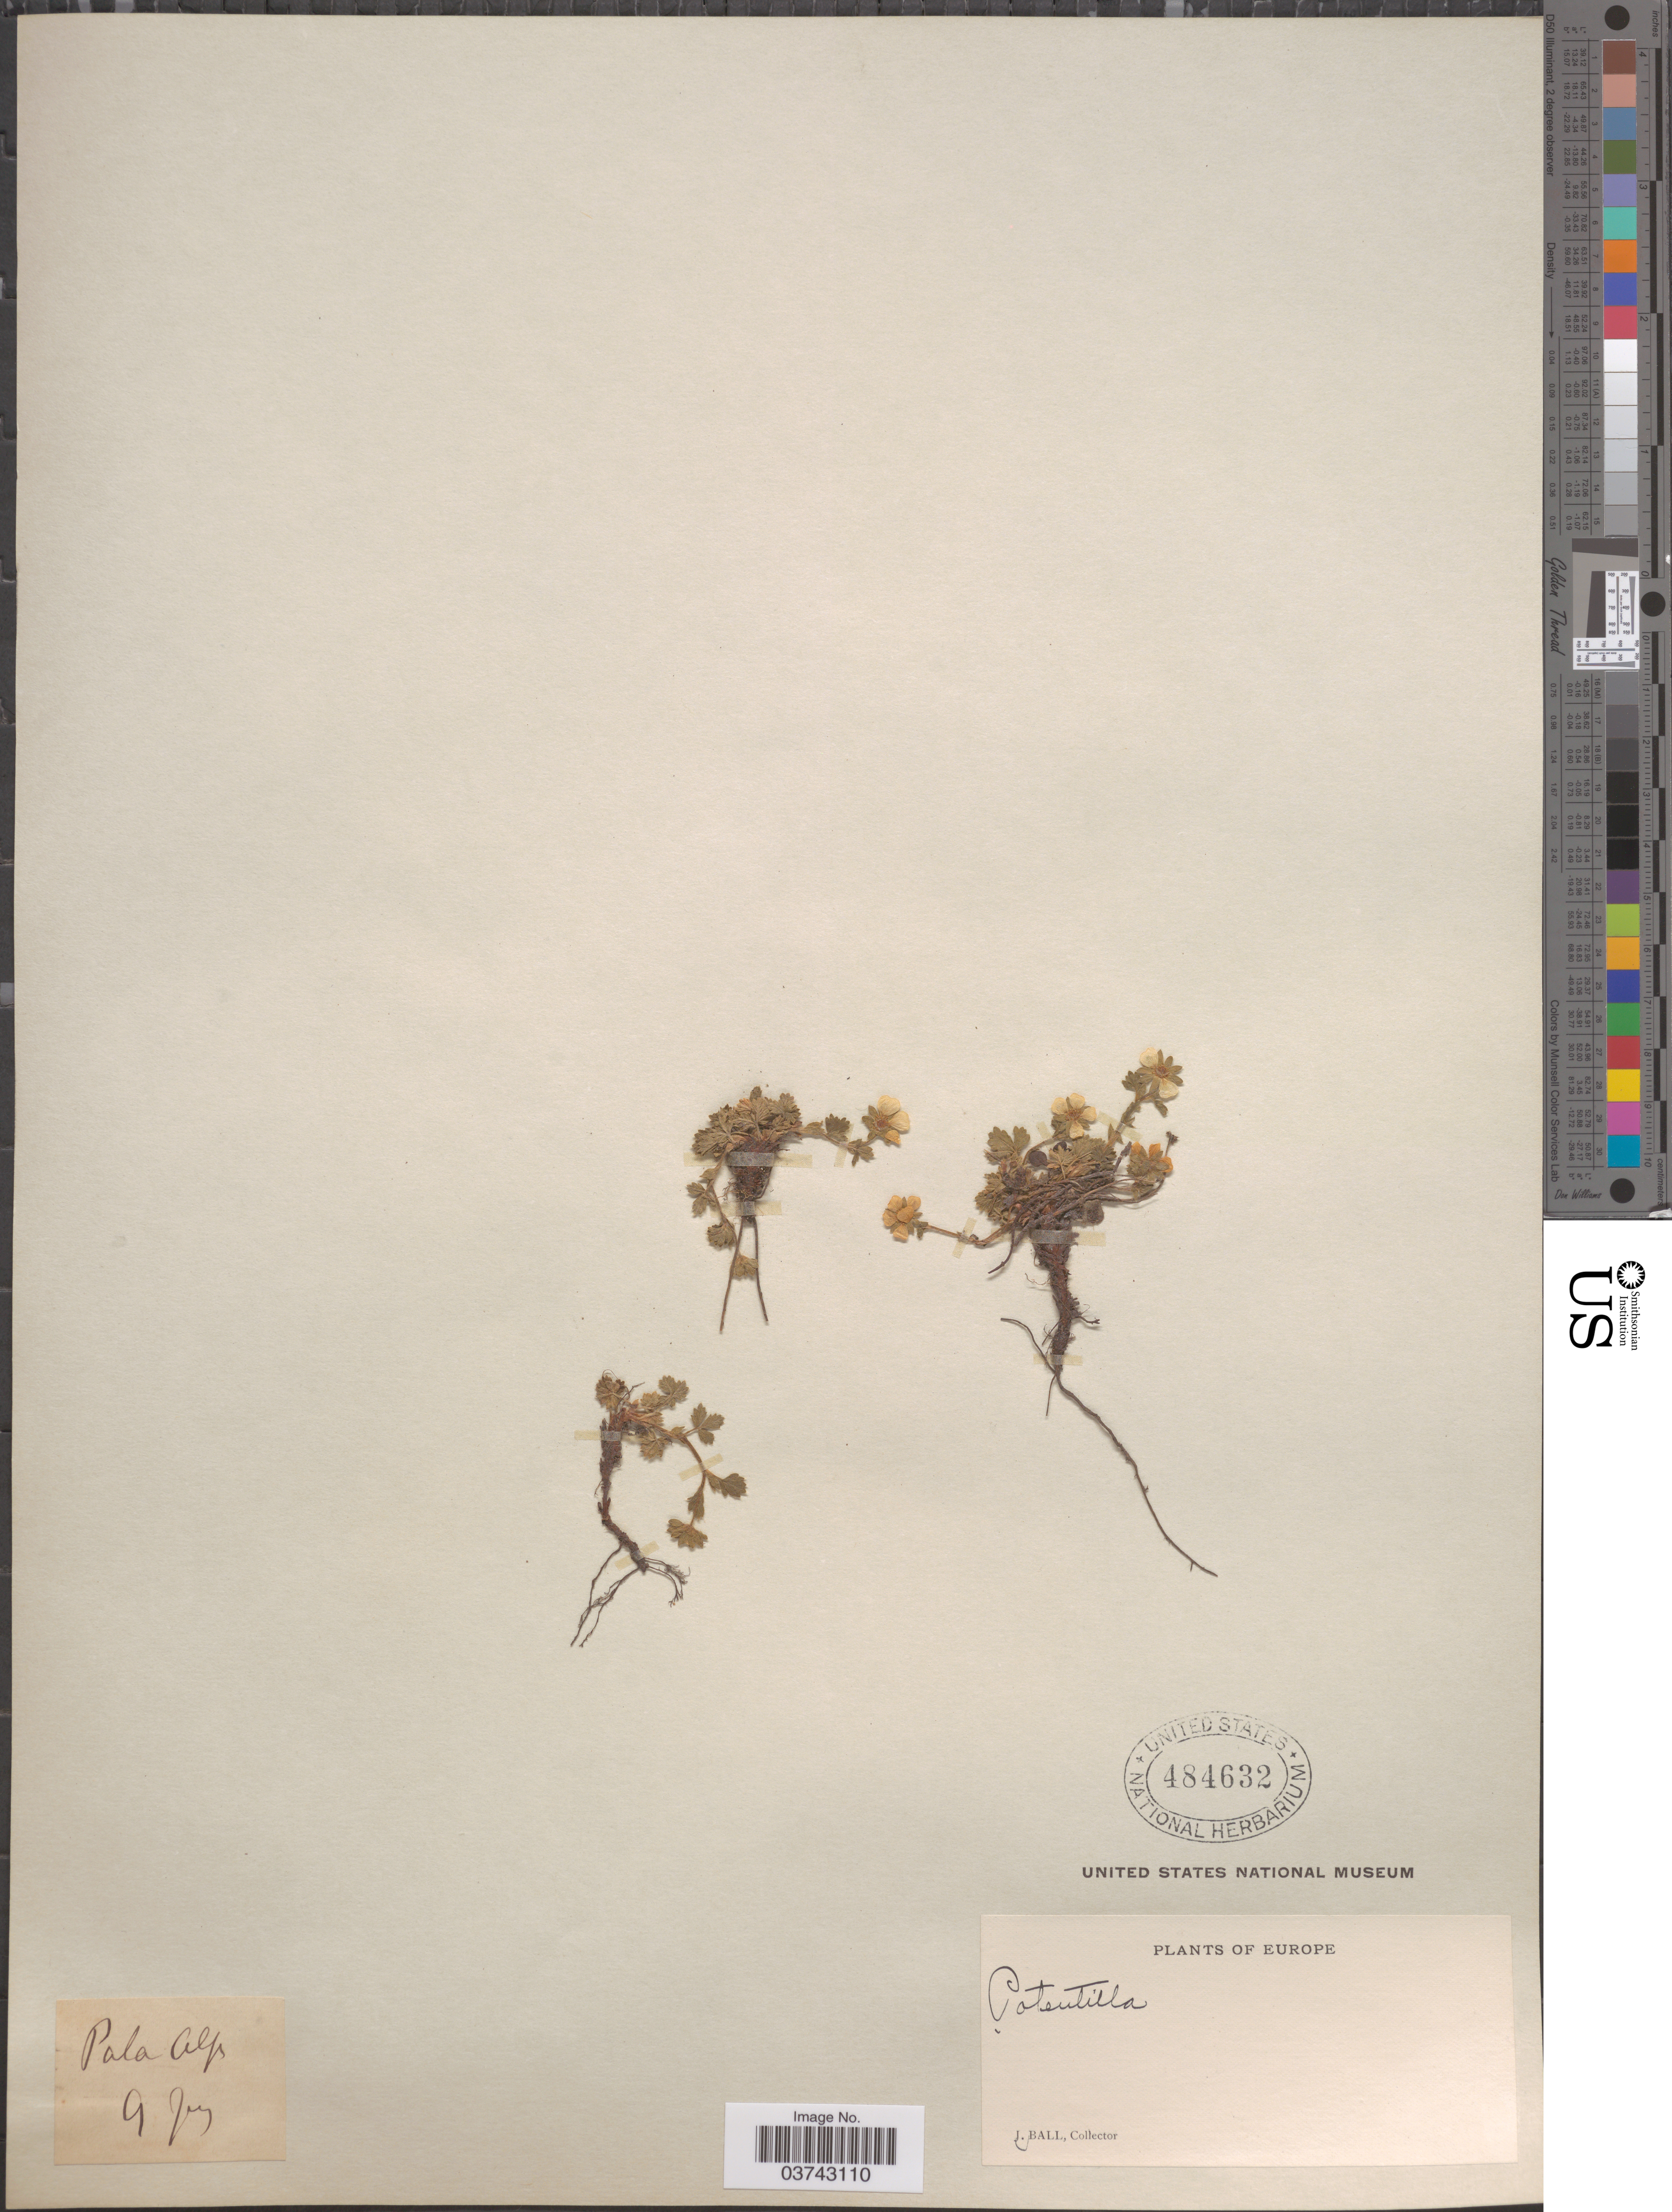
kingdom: Plantae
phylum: Tracheophyta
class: Magnoliopsida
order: Rosales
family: Rosaceae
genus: Potentilla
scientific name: Potentilla sp.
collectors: J. Ball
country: Italy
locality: Pala Alps. Europe.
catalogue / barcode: US 484632